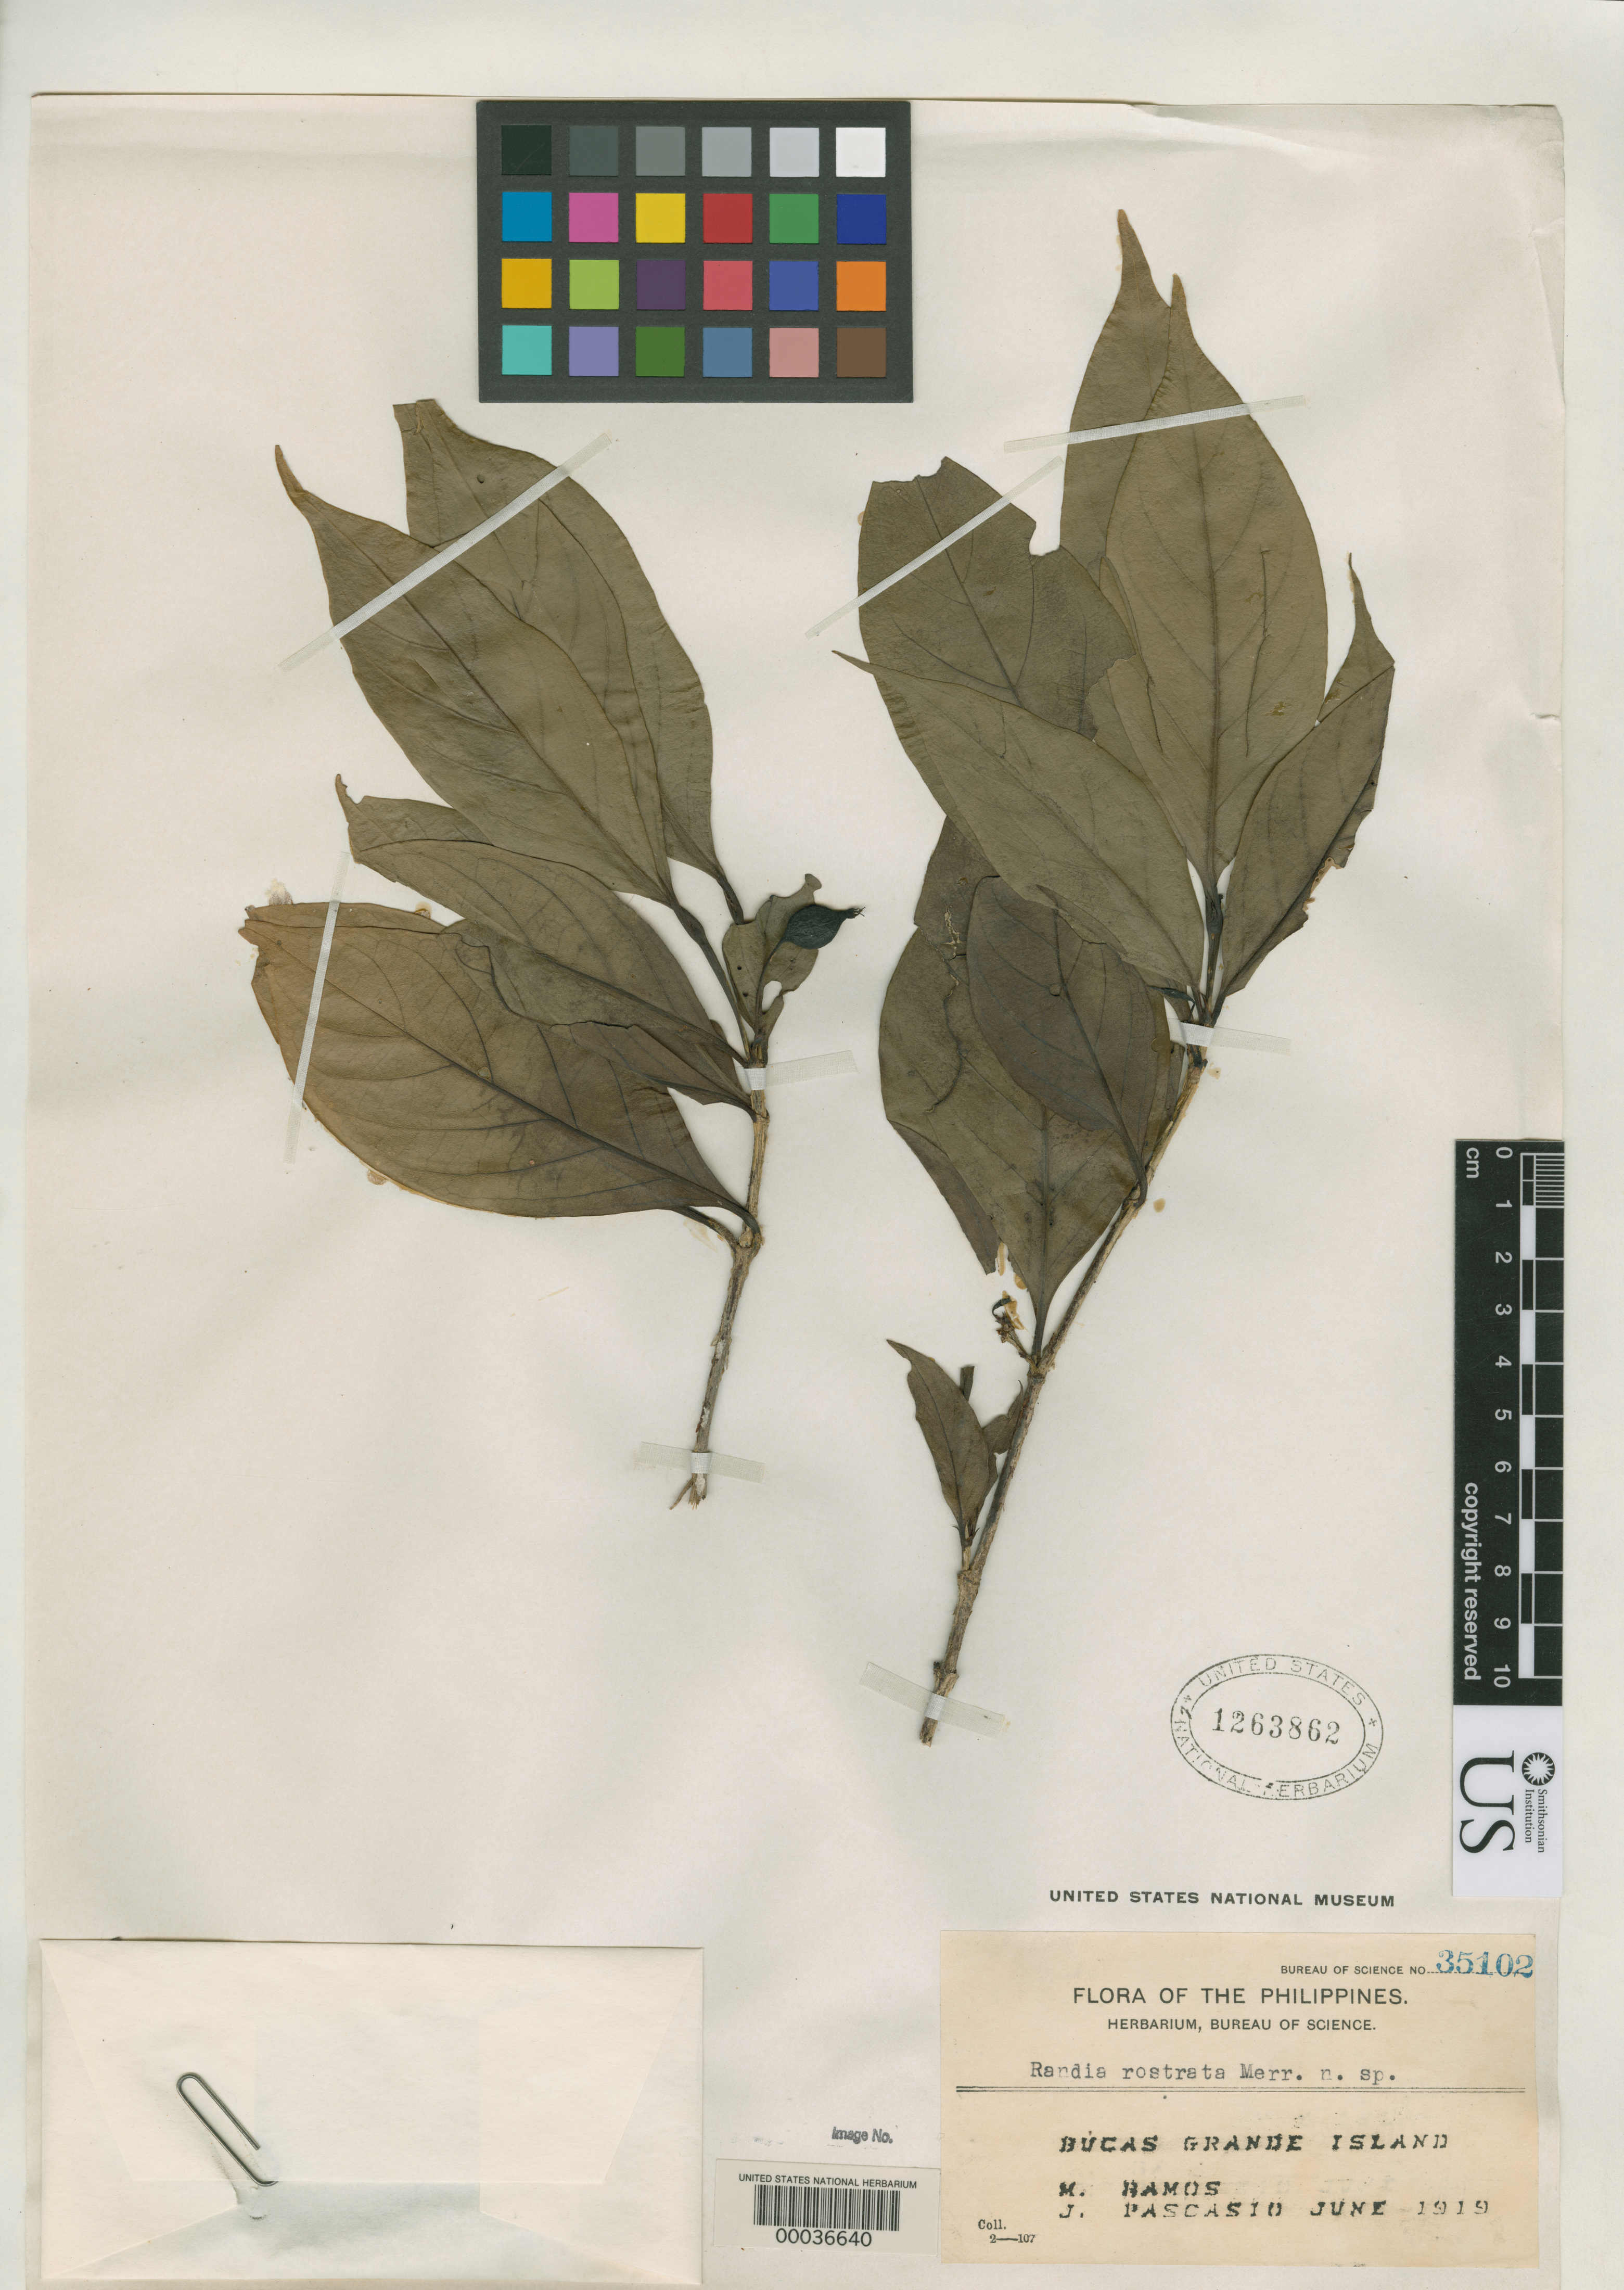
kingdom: Plantae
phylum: Tracheophyta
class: Magnoliopsida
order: Gentianales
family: Rubiaceae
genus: Randia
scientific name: Randia rostrata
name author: Merr.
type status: Isotype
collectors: M. Ramos & J. Pascasio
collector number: Bur. Sci. 35102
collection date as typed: Jun 1919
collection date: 1919-06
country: Philippines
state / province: Caraga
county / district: Surigao del Norte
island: Bucas Grande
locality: Bucas Grande Island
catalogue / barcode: US 1263862